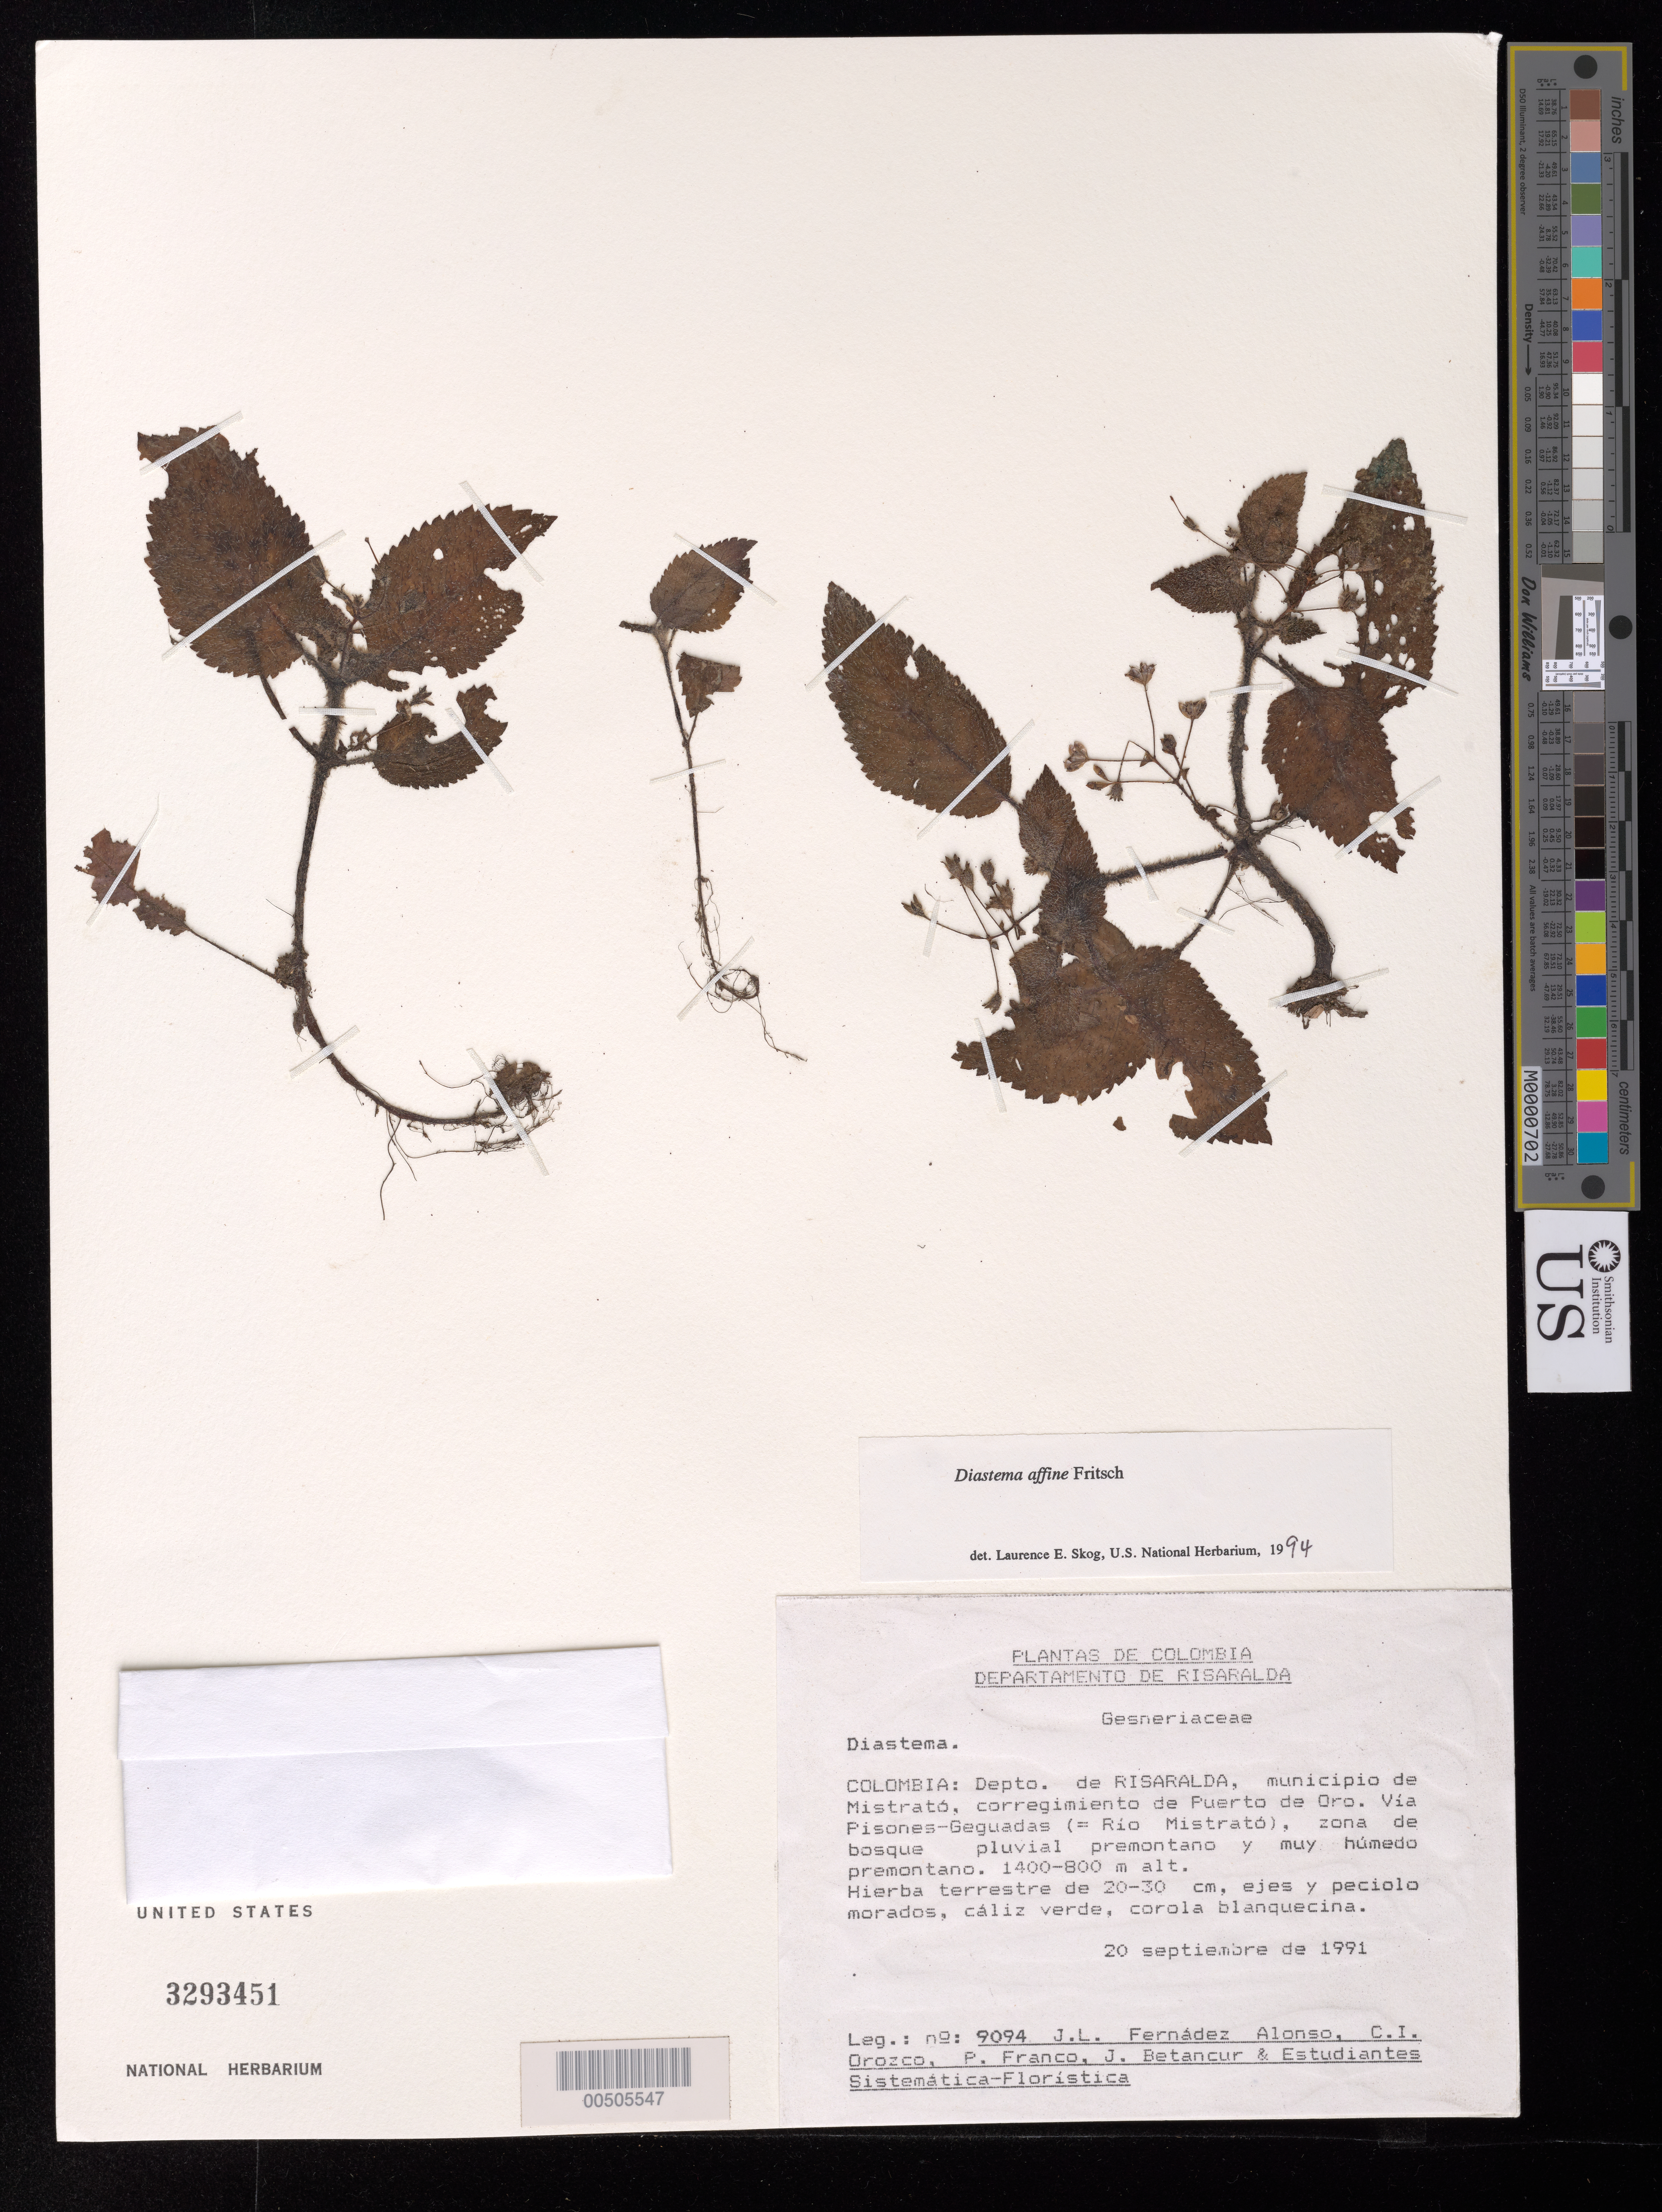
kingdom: Plantae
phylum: Tracheophyta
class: Magnoliopsida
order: Lamiales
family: Gesneriaceae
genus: Diastema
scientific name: Diastema affine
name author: Fritsch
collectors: J. L. Fernández-Alonso, C. I. Orozco, P. Franco Roselli, J. C. Betancur & et al.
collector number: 9094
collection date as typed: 20 Sep 1991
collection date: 1991-09-20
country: Colombia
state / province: Risaralda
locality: Mistrató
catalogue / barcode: US 3293451